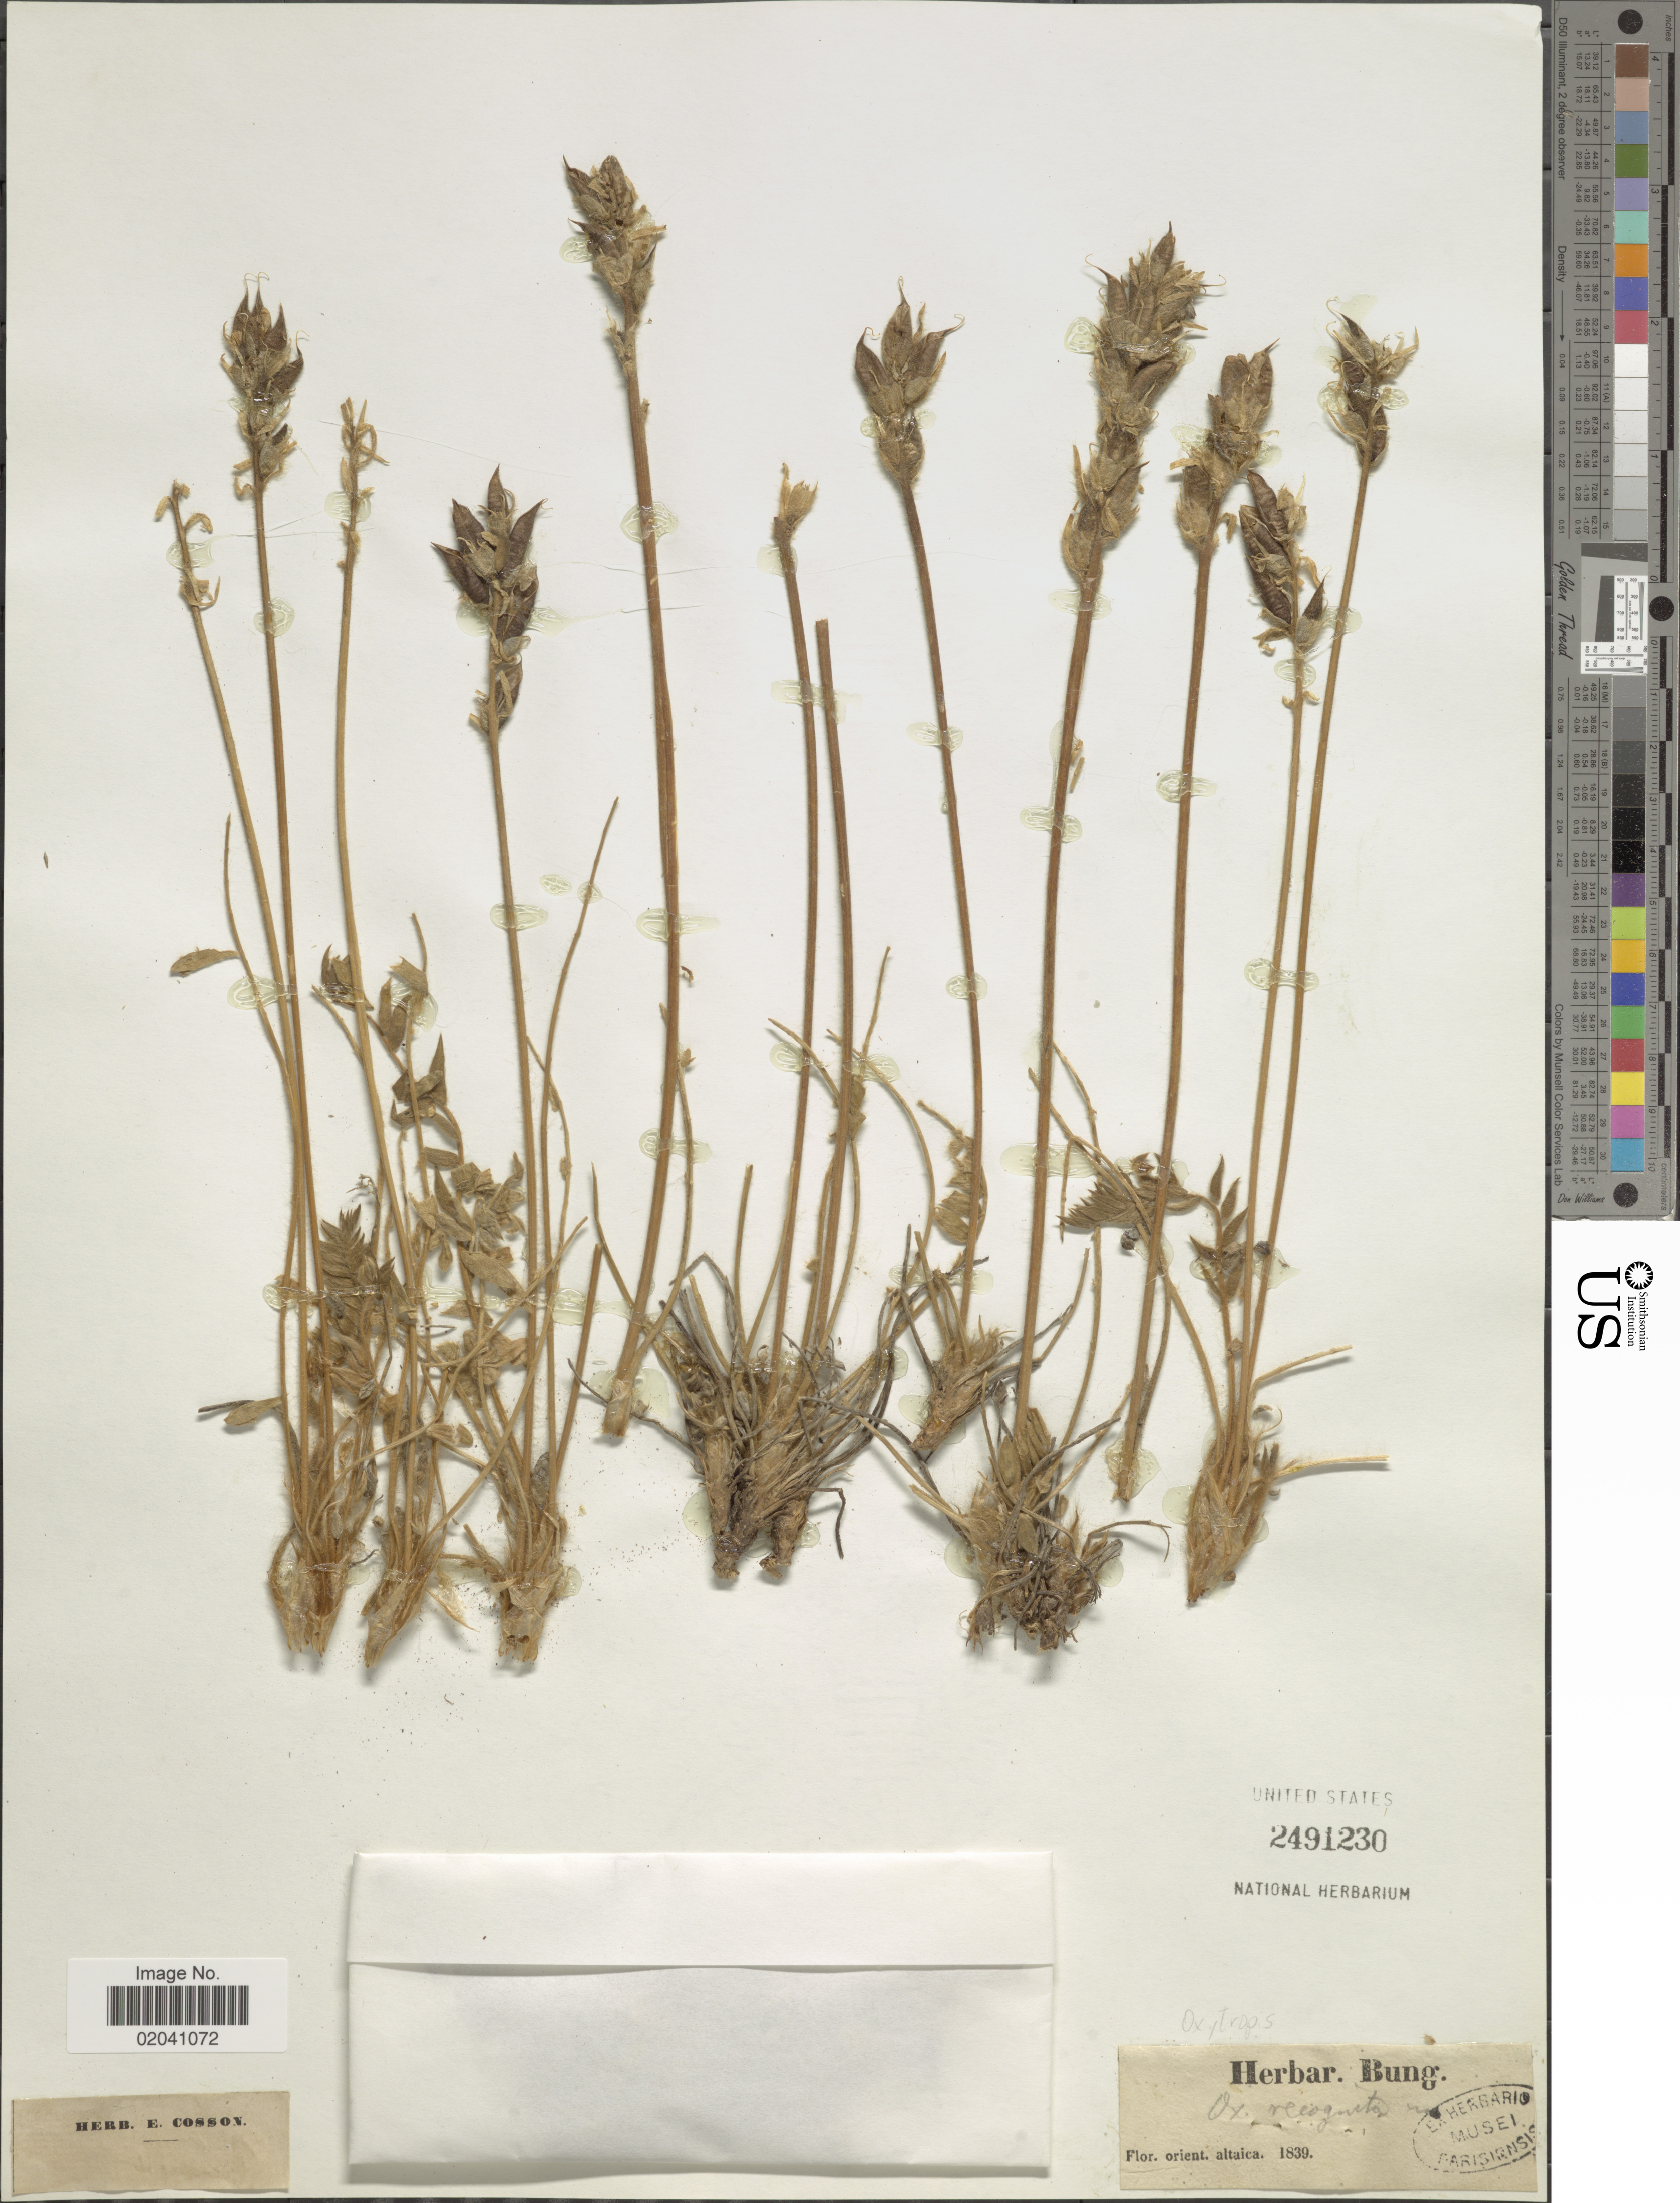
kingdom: Plantae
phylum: Tracheophyta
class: Magnoliopsida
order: Fabales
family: Fabaceae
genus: Oxytropis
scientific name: Oxytropis recognita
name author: Bunge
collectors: Ex herb. Bung.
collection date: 1839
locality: Altaica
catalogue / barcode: US 2491230